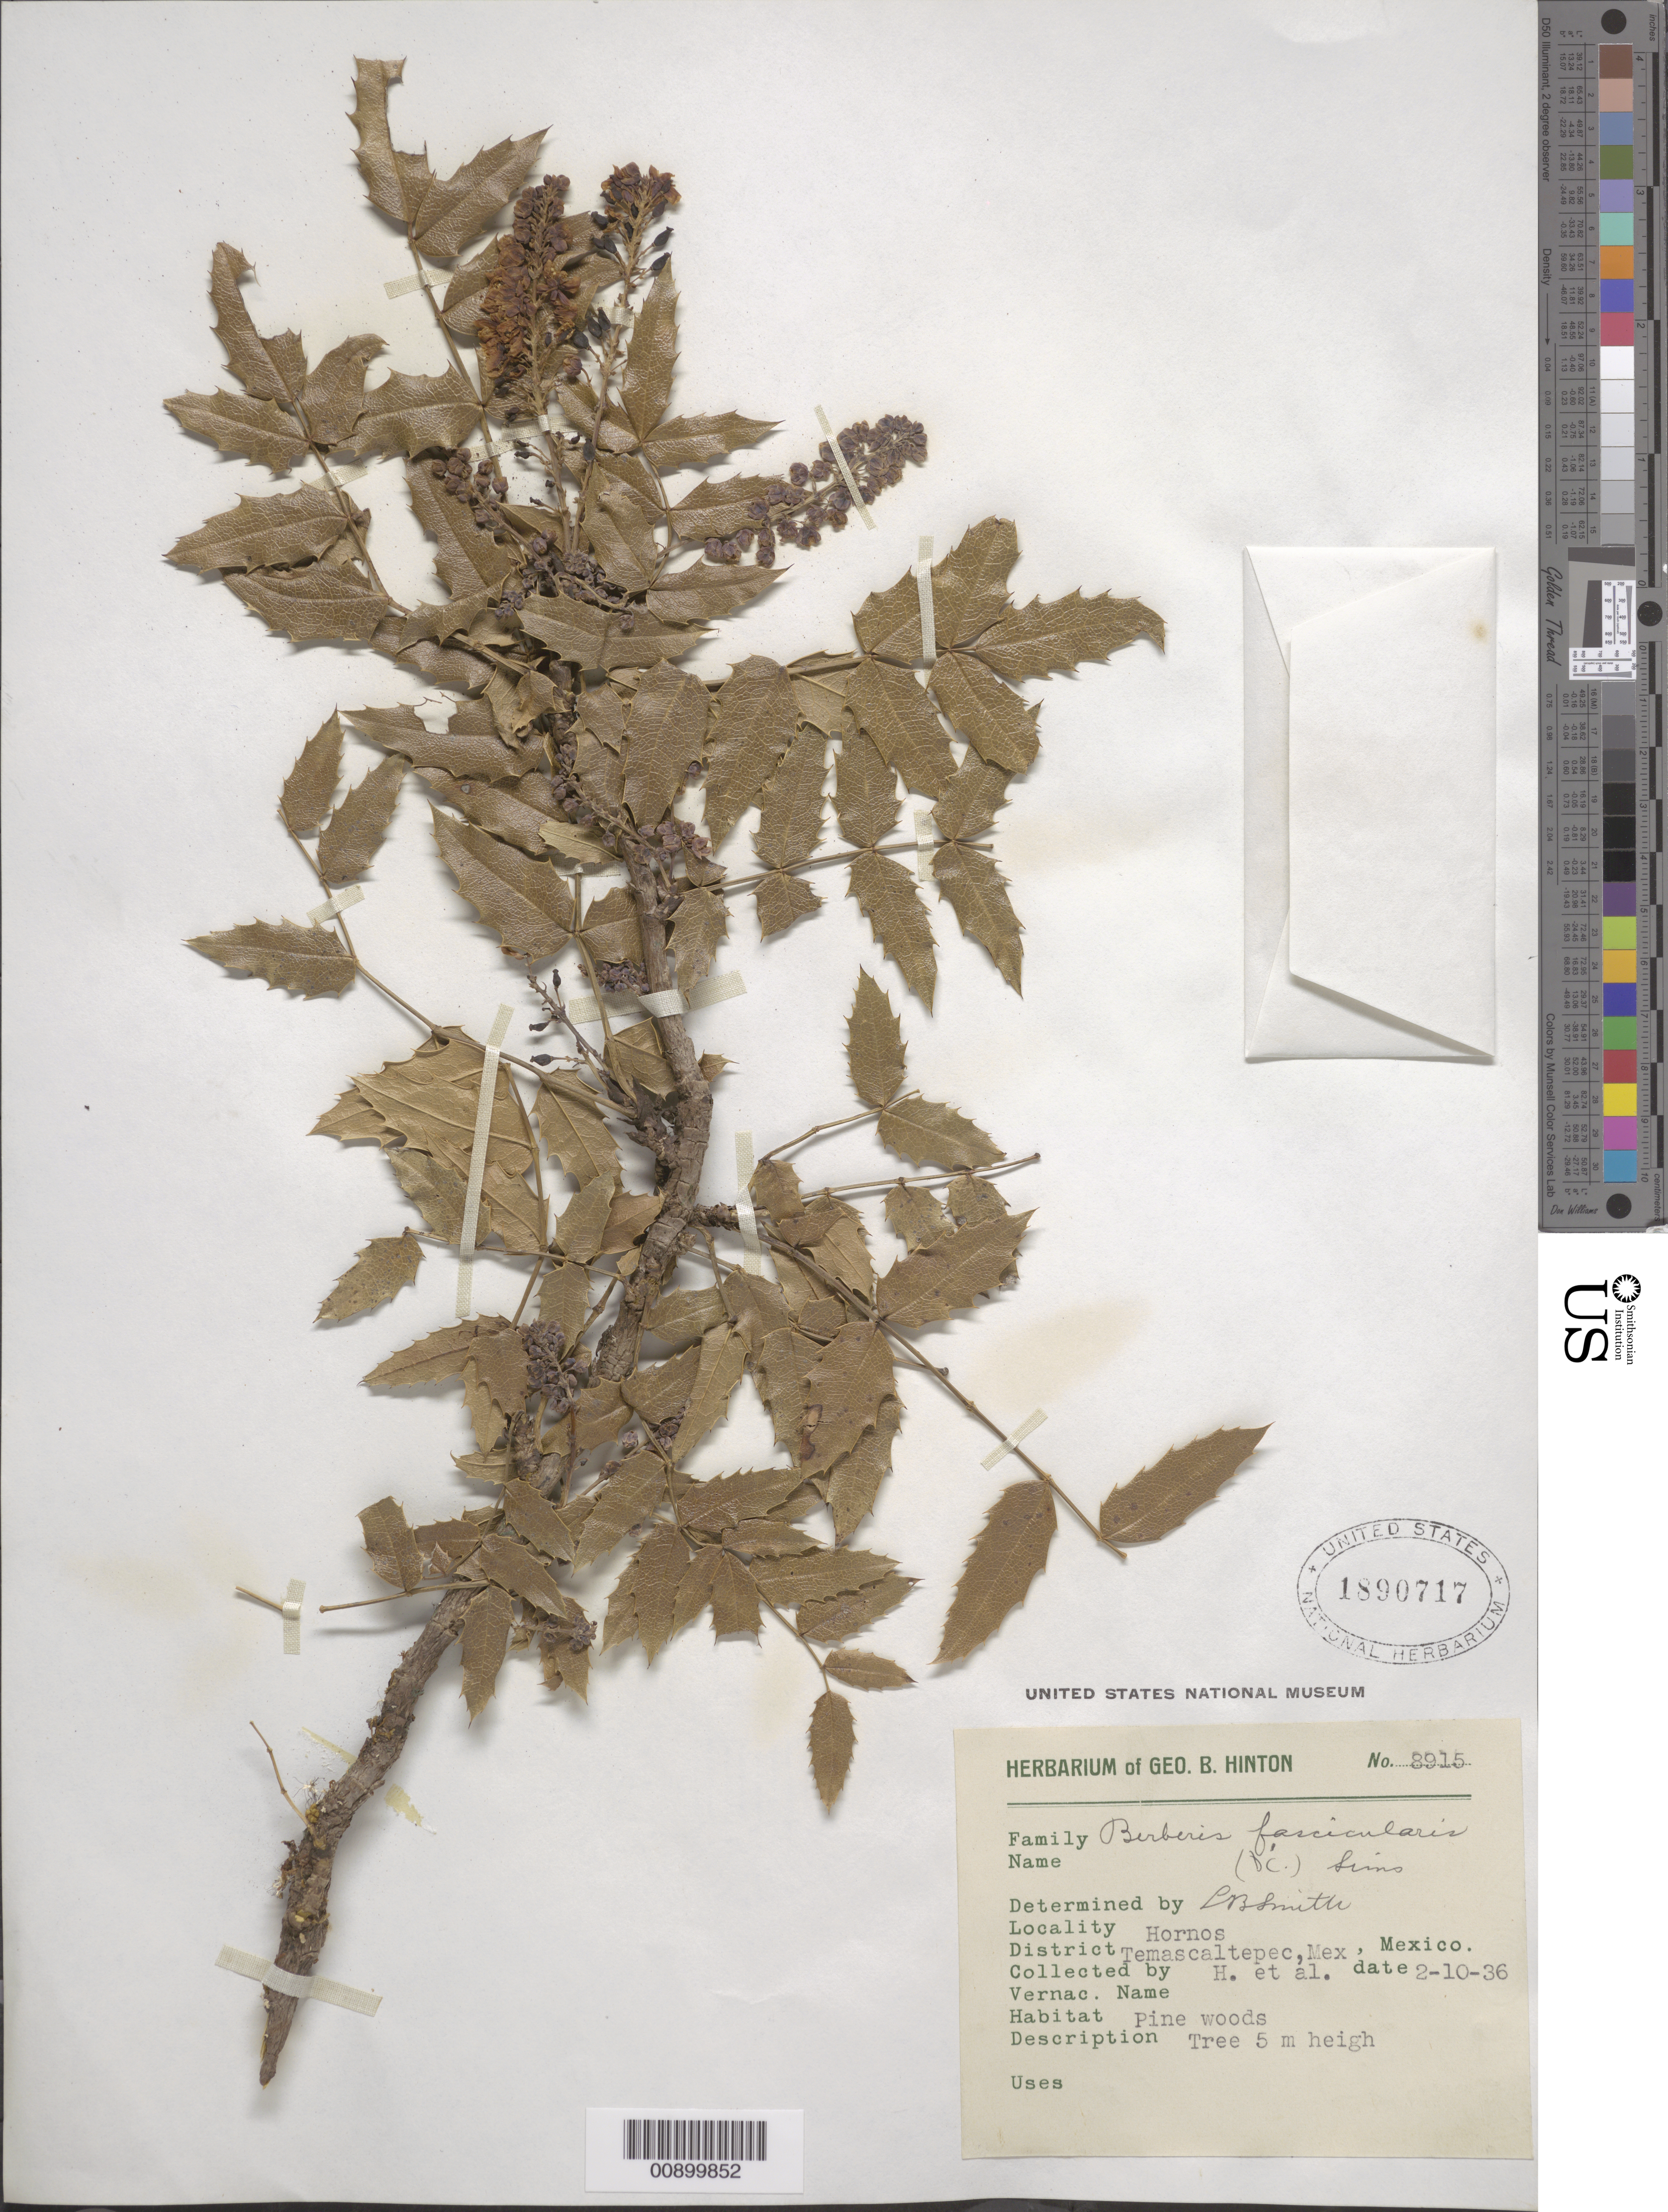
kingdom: Plantae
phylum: Tracheophyta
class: Magnoliopsida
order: Ranunculales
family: Berberidaceae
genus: Mahonia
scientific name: Mahonia fascicularis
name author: DC.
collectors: G. B. Hinton & et al.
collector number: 8915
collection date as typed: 10 Feb 1936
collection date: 1936-02-10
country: Mexico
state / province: México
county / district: Temascaltepec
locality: Hornos, District of Temascaltepec, State of Mexico.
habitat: Pine woods.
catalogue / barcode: US 1890717